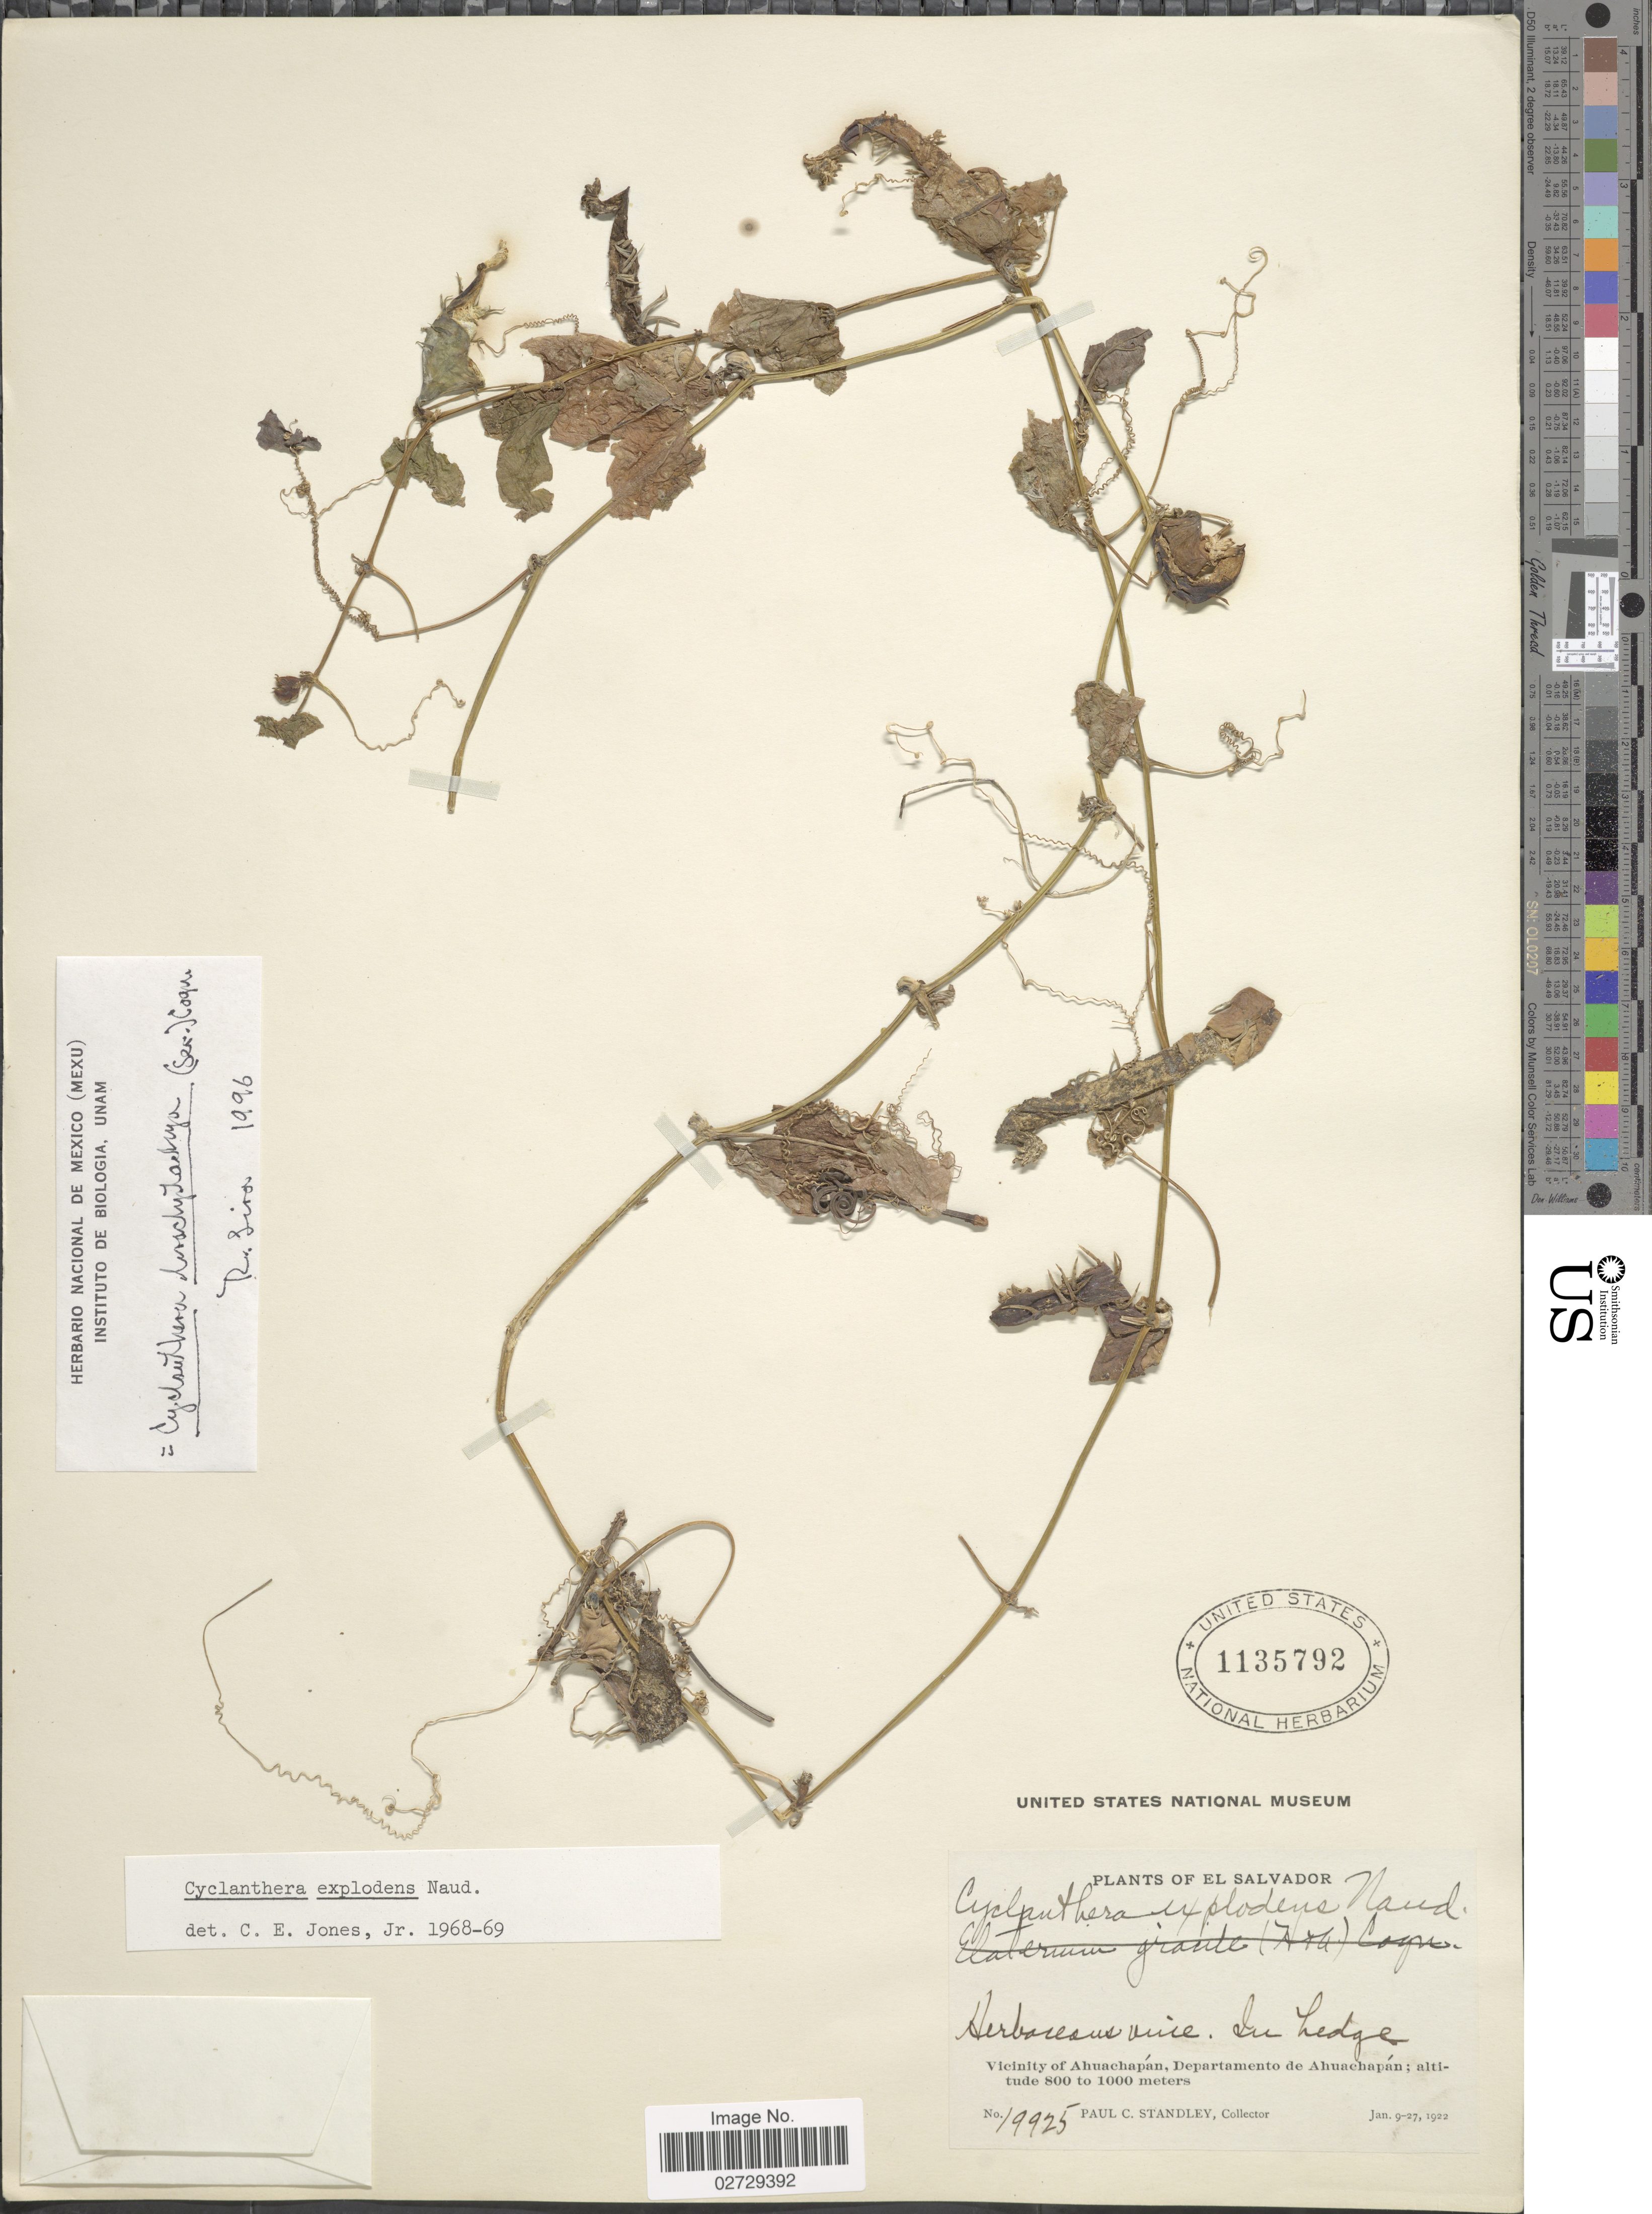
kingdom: Plantae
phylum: Tracheophyta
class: Magnoliopsida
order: Cucurbitales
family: Cucurbitaceae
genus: Cyclanthera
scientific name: Cyclanthera brachystachya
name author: (DC.) Cogn.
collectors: P. C. Standley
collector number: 19925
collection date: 1922-01-09/1922-01-27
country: El Salvador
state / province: Ahuachapan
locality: Vicinity of Ahuachapán, Departamento de Ahuachapán.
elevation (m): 800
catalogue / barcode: US 1135792